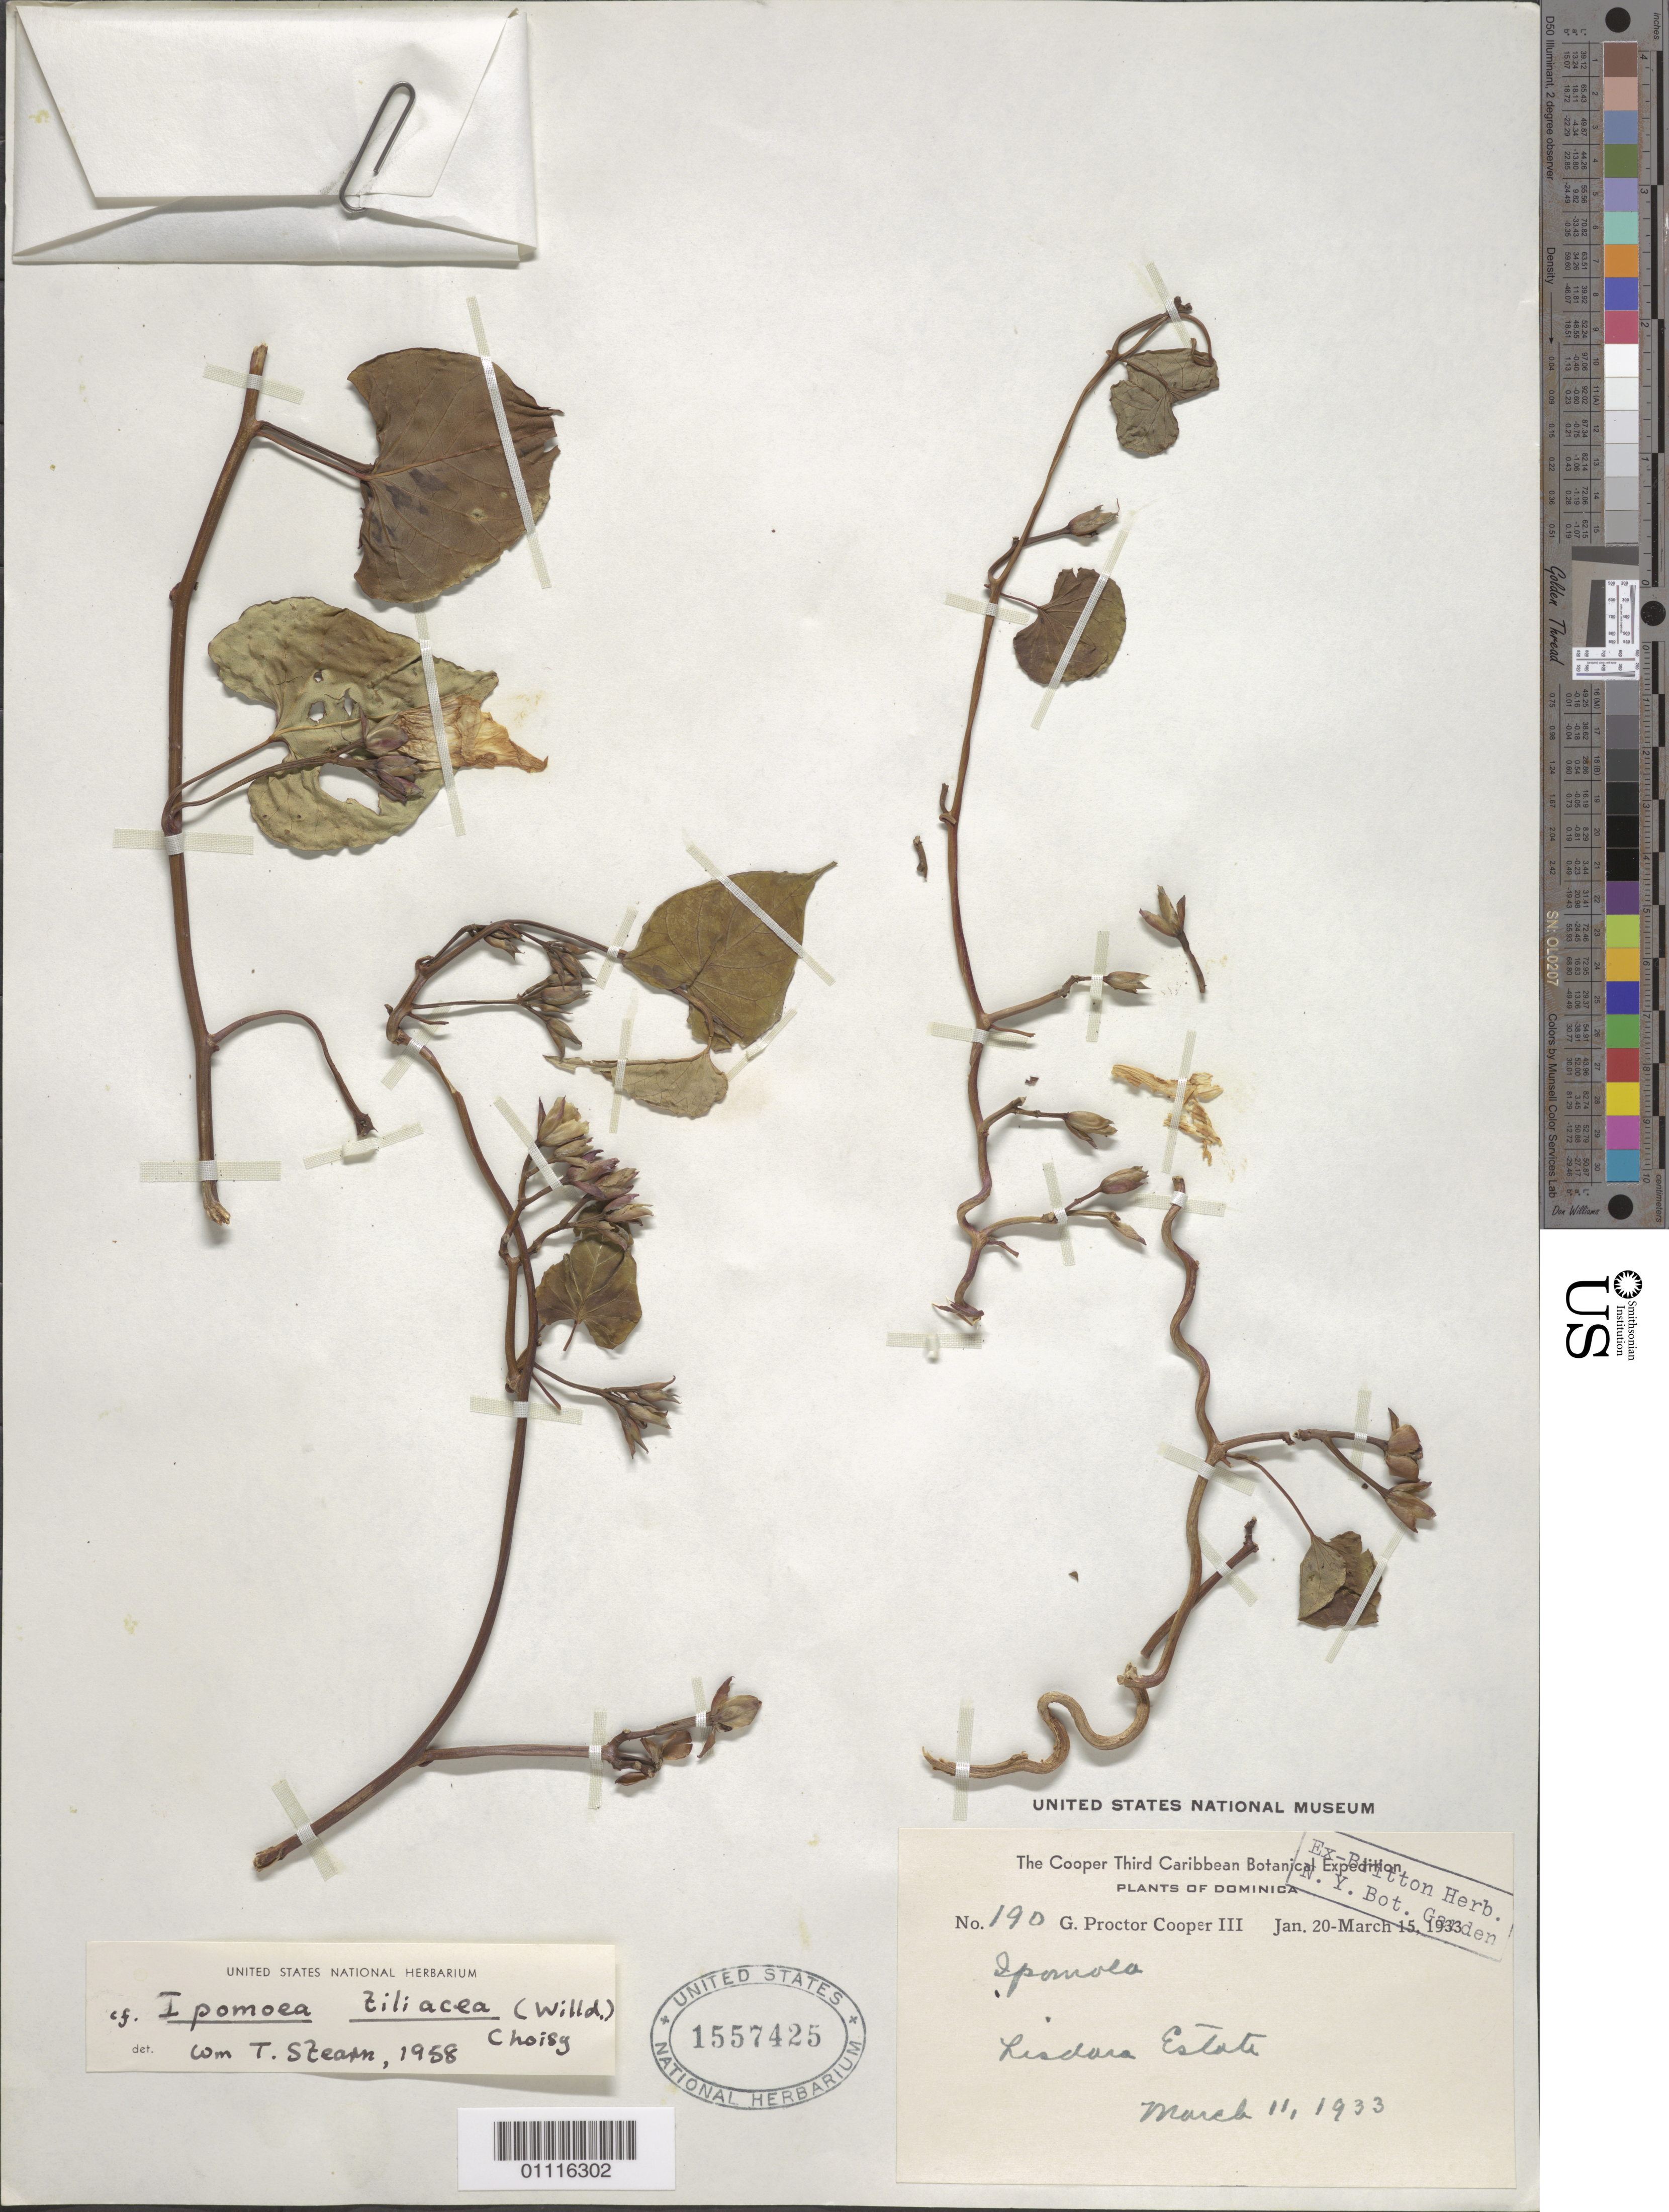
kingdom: Plantae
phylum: Tracheophyta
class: Magnoliopsida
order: Solanales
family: Convolvulaceae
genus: Ipomoea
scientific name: Ipomoea tiliacea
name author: (Willd.) Choisy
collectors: G. Cooper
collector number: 190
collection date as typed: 11 Mar 1933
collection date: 1933-03-11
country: Dominica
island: Dominica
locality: Risdura Estate.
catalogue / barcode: US 1557425